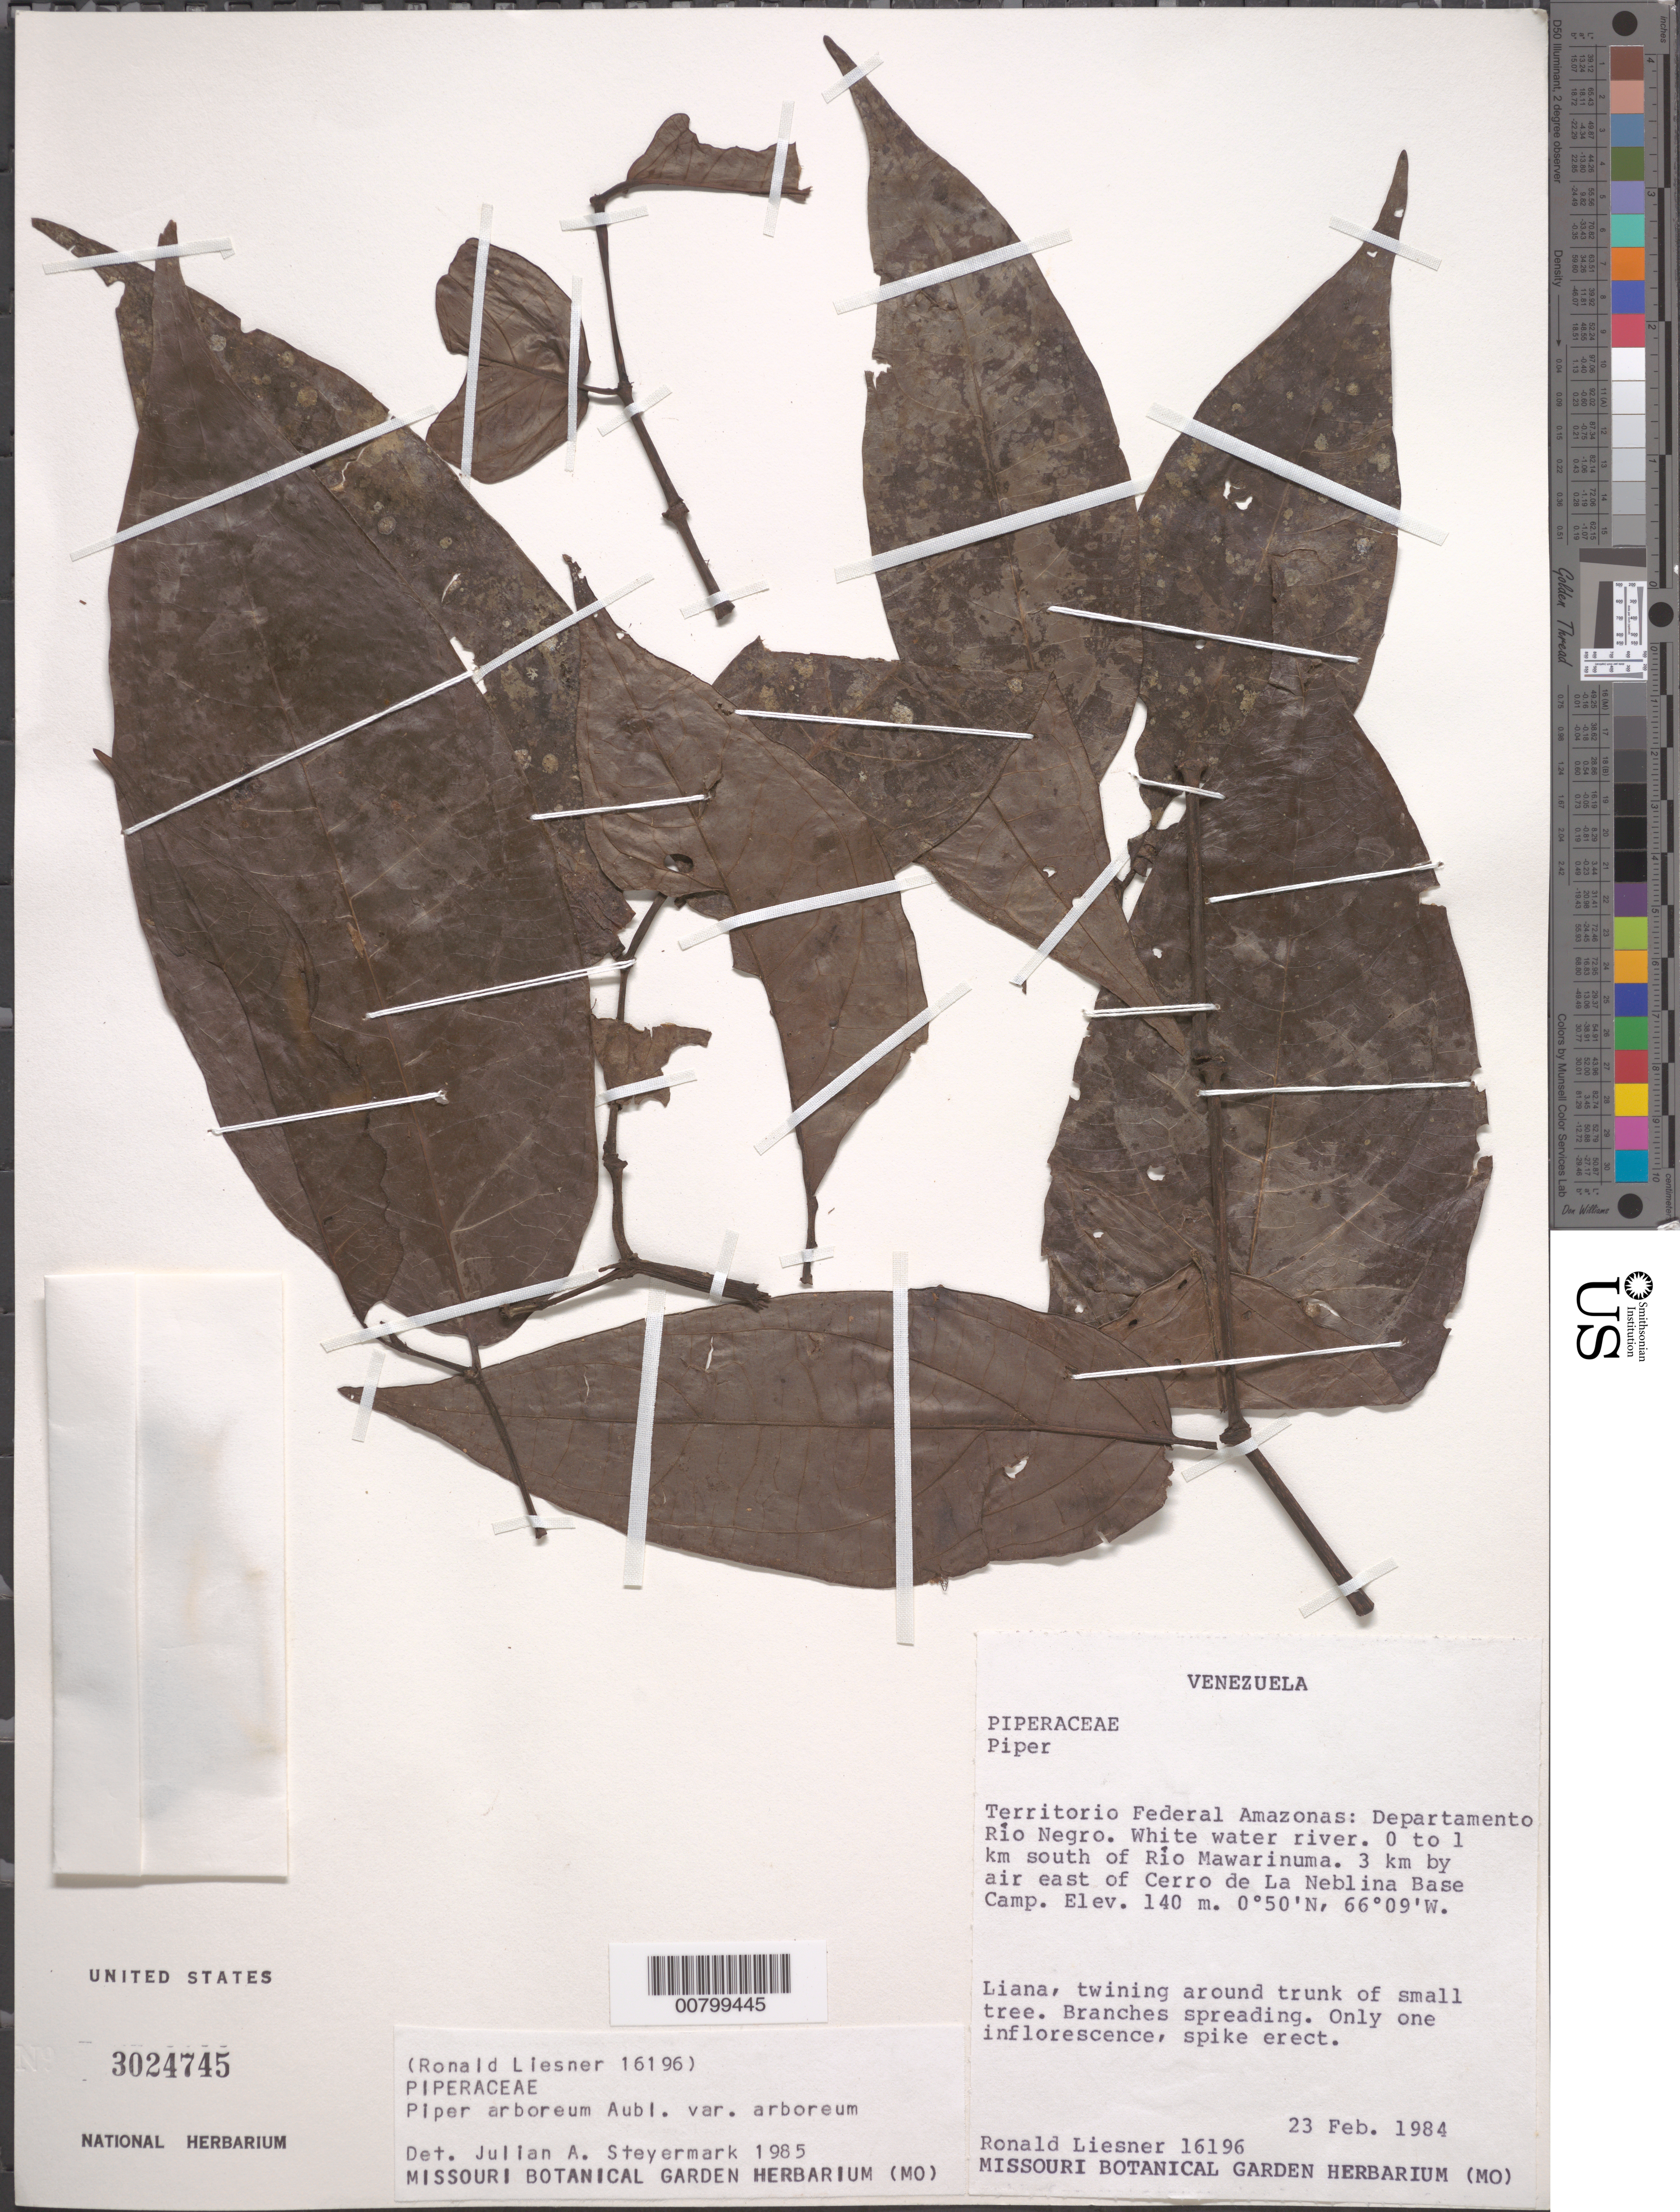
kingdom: Plantae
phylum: Tracheophyta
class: Magnoliopsida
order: Piperales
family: Piperaceae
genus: Piper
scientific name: Piper arboreum var. arboreum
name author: Aubl.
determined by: Steyermark, Julian A., (VEN)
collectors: R. L. Liesner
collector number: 16196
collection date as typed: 23-Feb-84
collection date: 1984-02-23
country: Venezuela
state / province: Amazonas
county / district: Río Negro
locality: Río Mawarinuma, 0-1 km S of, 3 km by air east of Cerro de la Neblina base camp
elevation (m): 140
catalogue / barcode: US 3024745